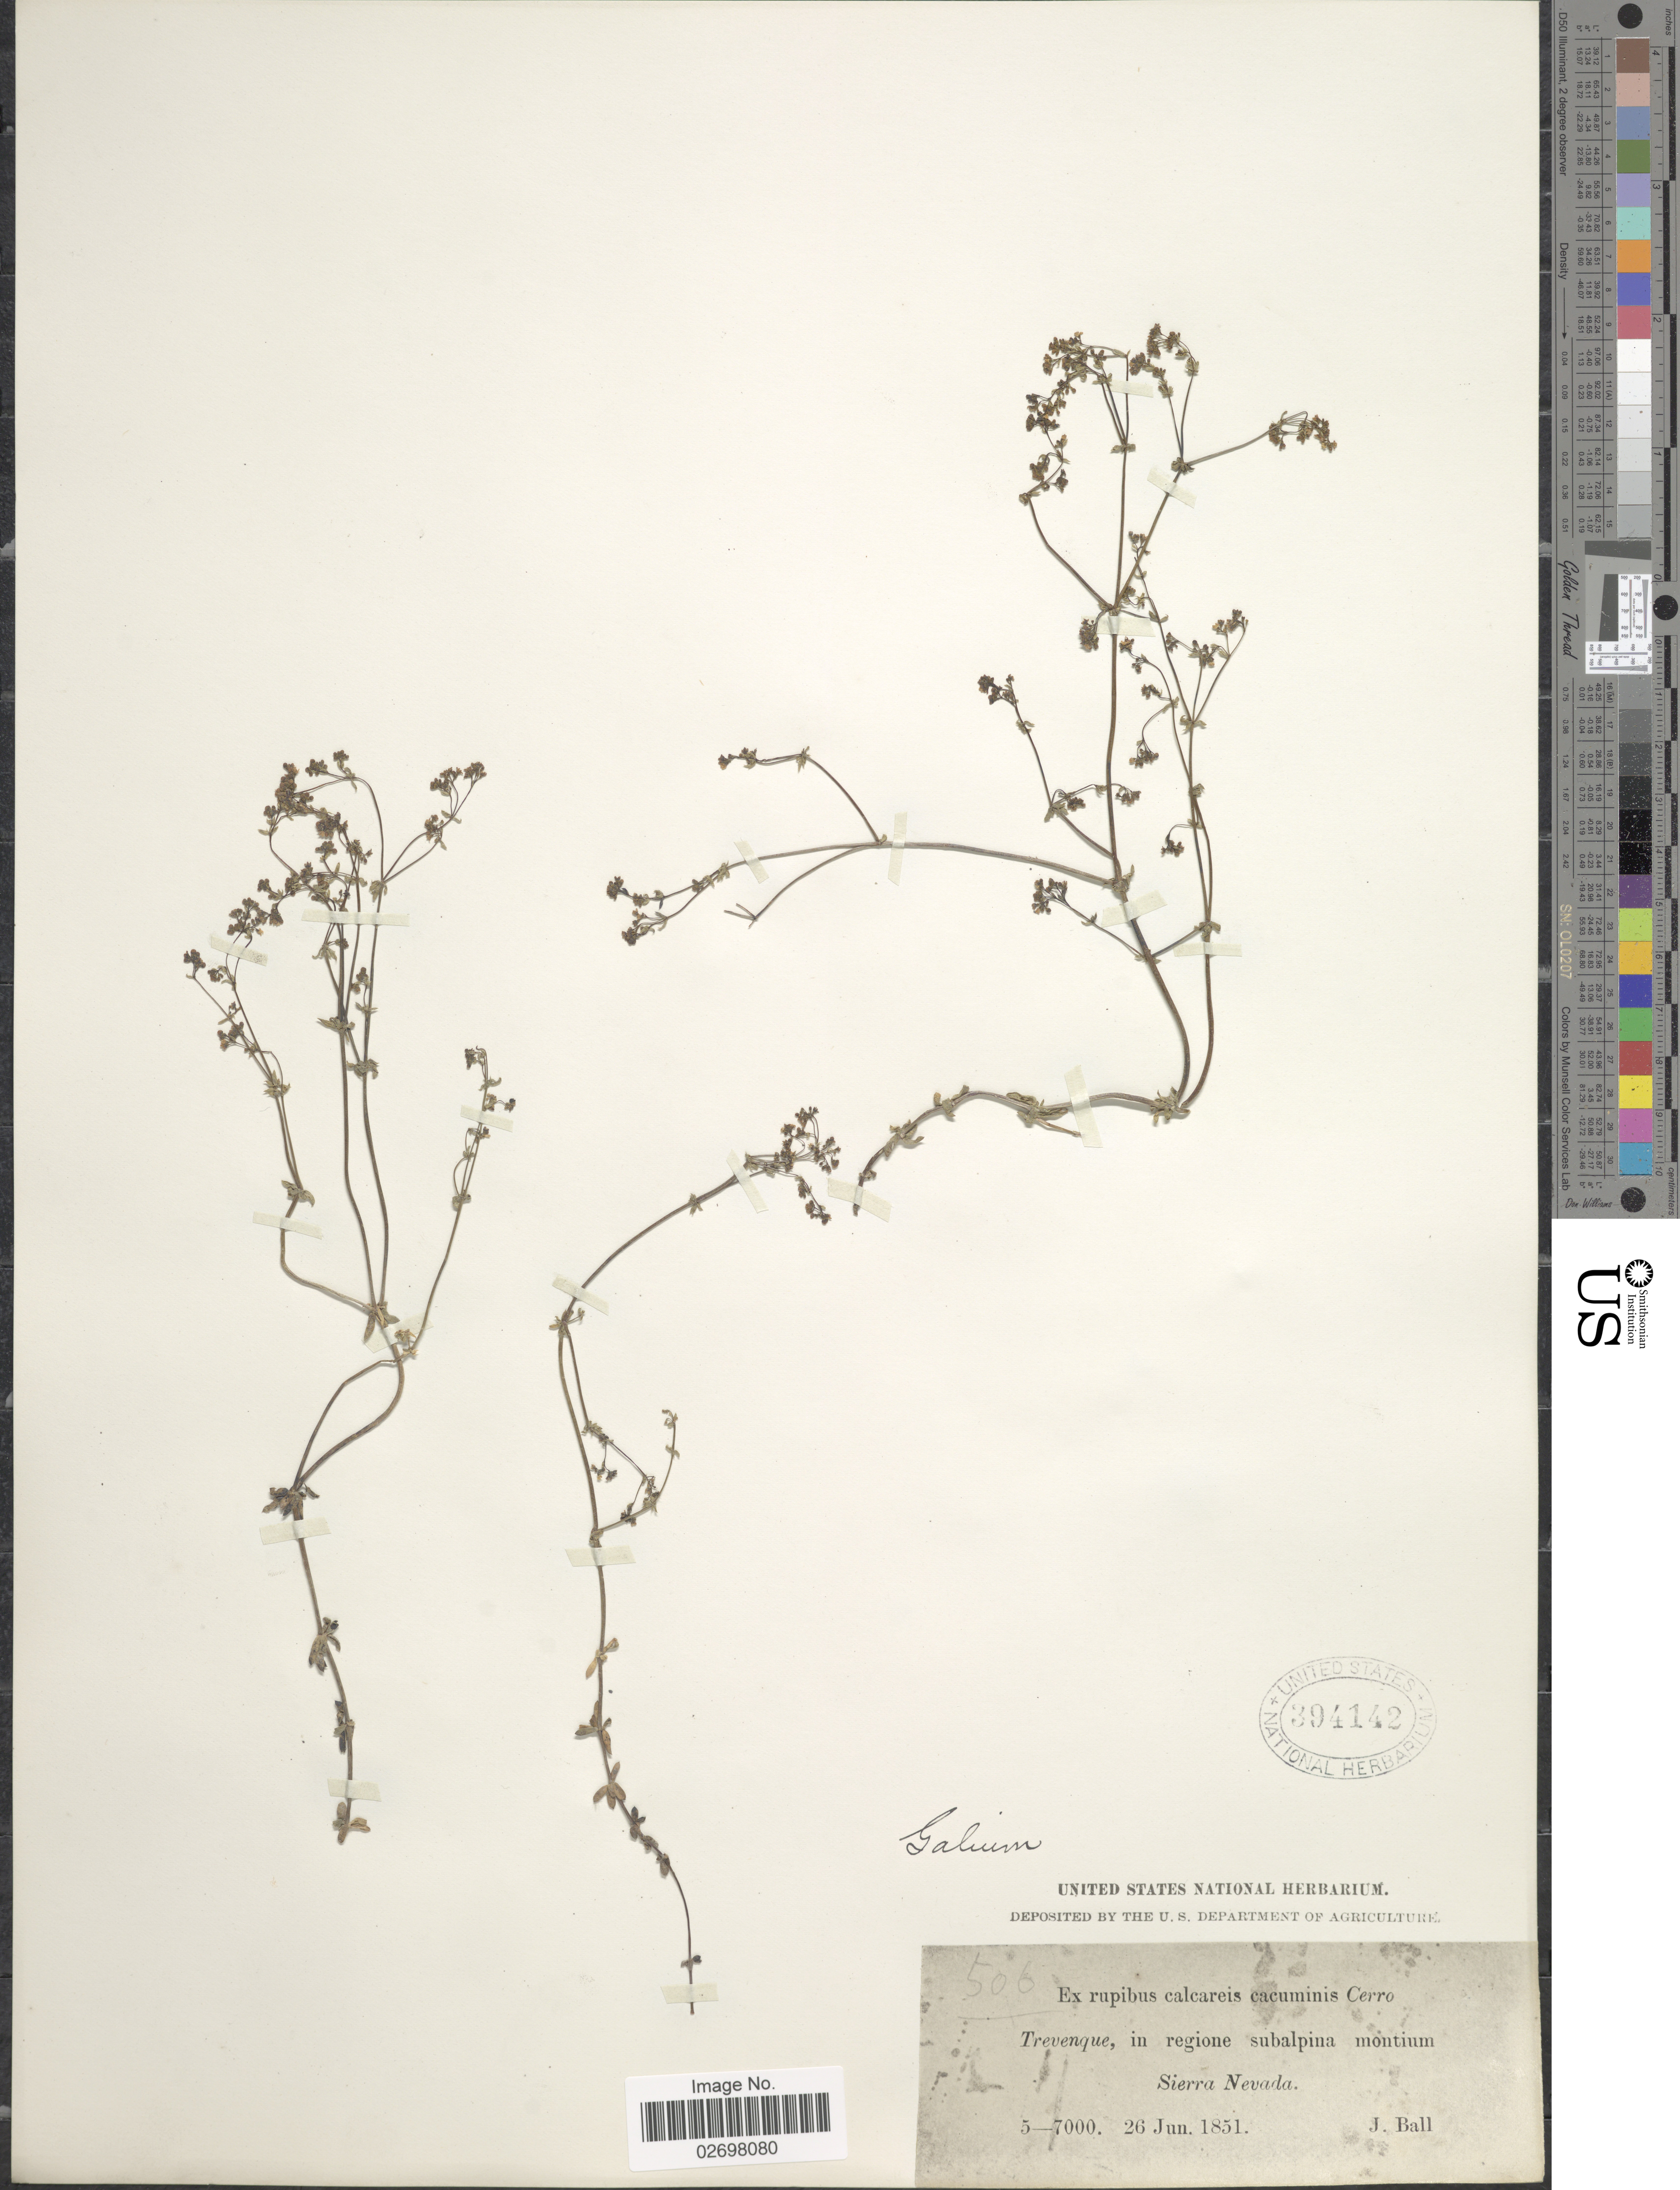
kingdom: Plantae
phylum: Tracheophyta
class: Magnoliopsida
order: Gentianales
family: Rubiaceae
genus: Galium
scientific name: Galium sp.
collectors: J. Ball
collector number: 506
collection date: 1851-06-26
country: Spain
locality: Rupibus calcareis cacuminis Cerro Trevenque, in regione subalpina montium Sierra Nevada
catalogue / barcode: US 394142